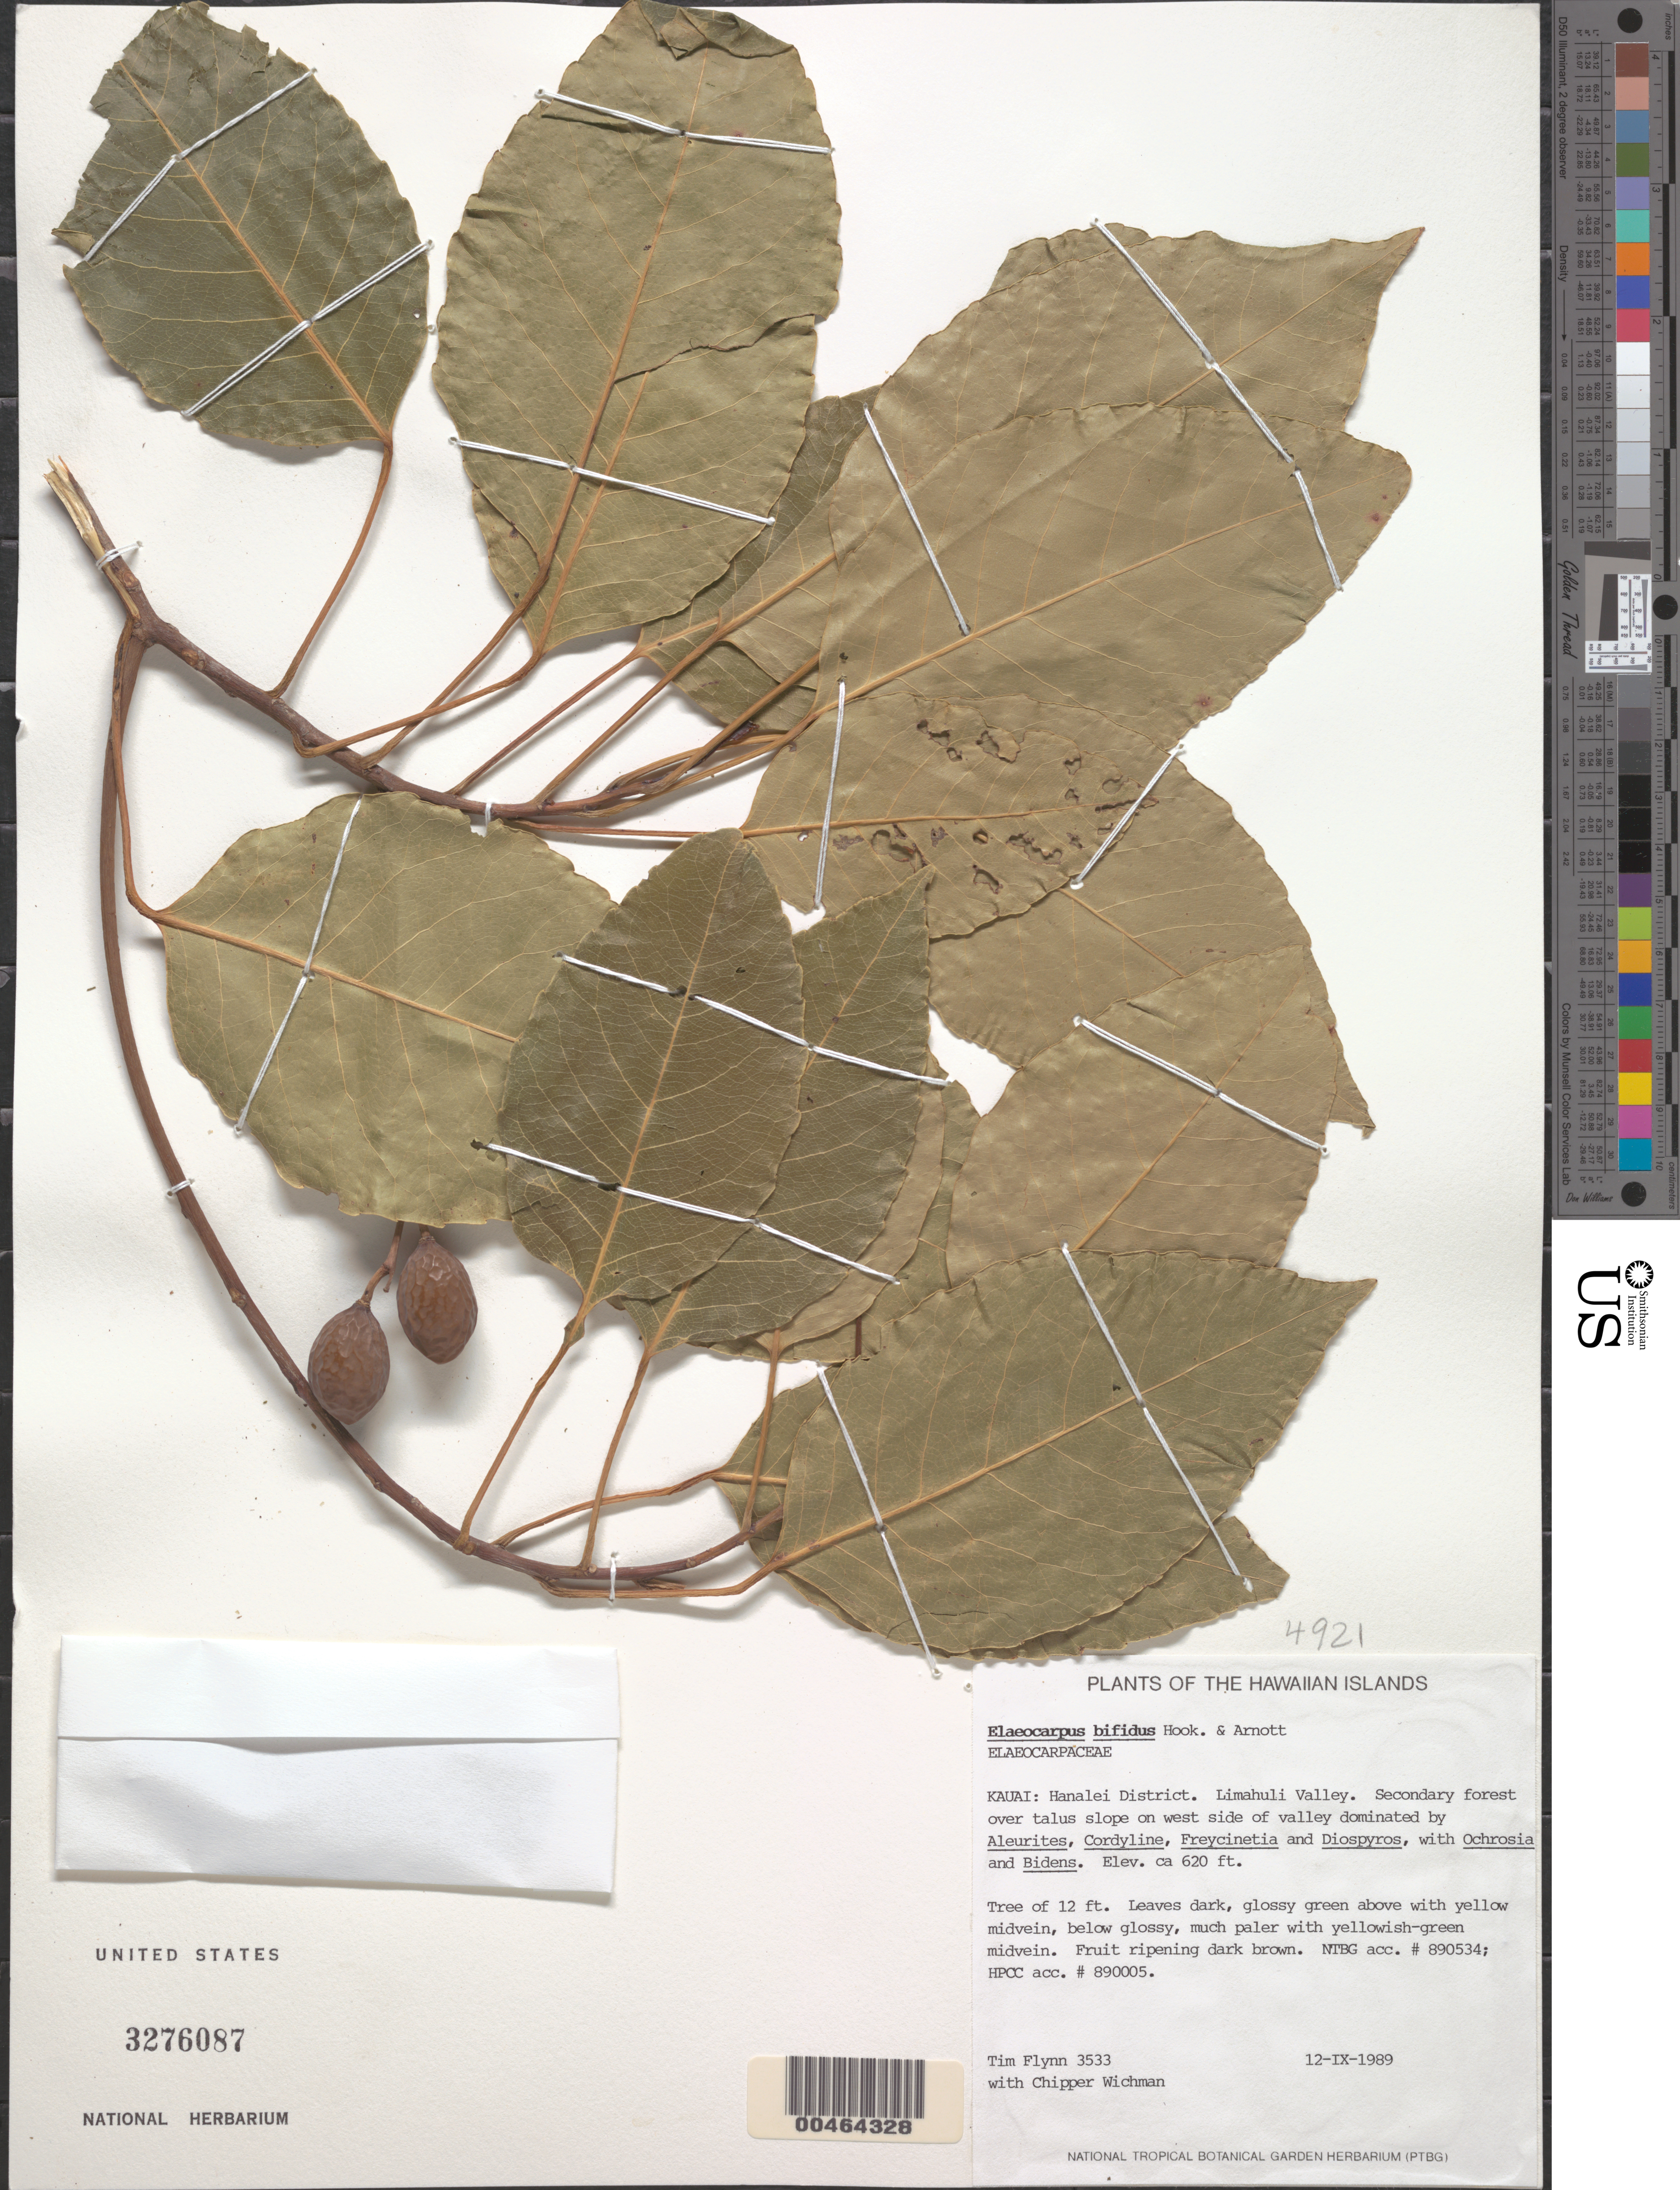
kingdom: Plantae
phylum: Tracheophyta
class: Magnoliopsida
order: Oxalidales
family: Elaeocarpaceae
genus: Elaeocarpus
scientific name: Elaeocarpus bifidus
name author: Hook. & Arn.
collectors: T. W. Flynn & C. Wichman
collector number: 3533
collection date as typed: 12 Sep 1989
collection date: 1989-09-12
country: United States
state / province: Hawaii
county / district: Kauai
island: Kaua'i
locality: Hanalei District. Limahuli Valley. Secondary forest over talus slope on west side of valley.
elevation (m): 189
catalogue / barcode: US 3276087